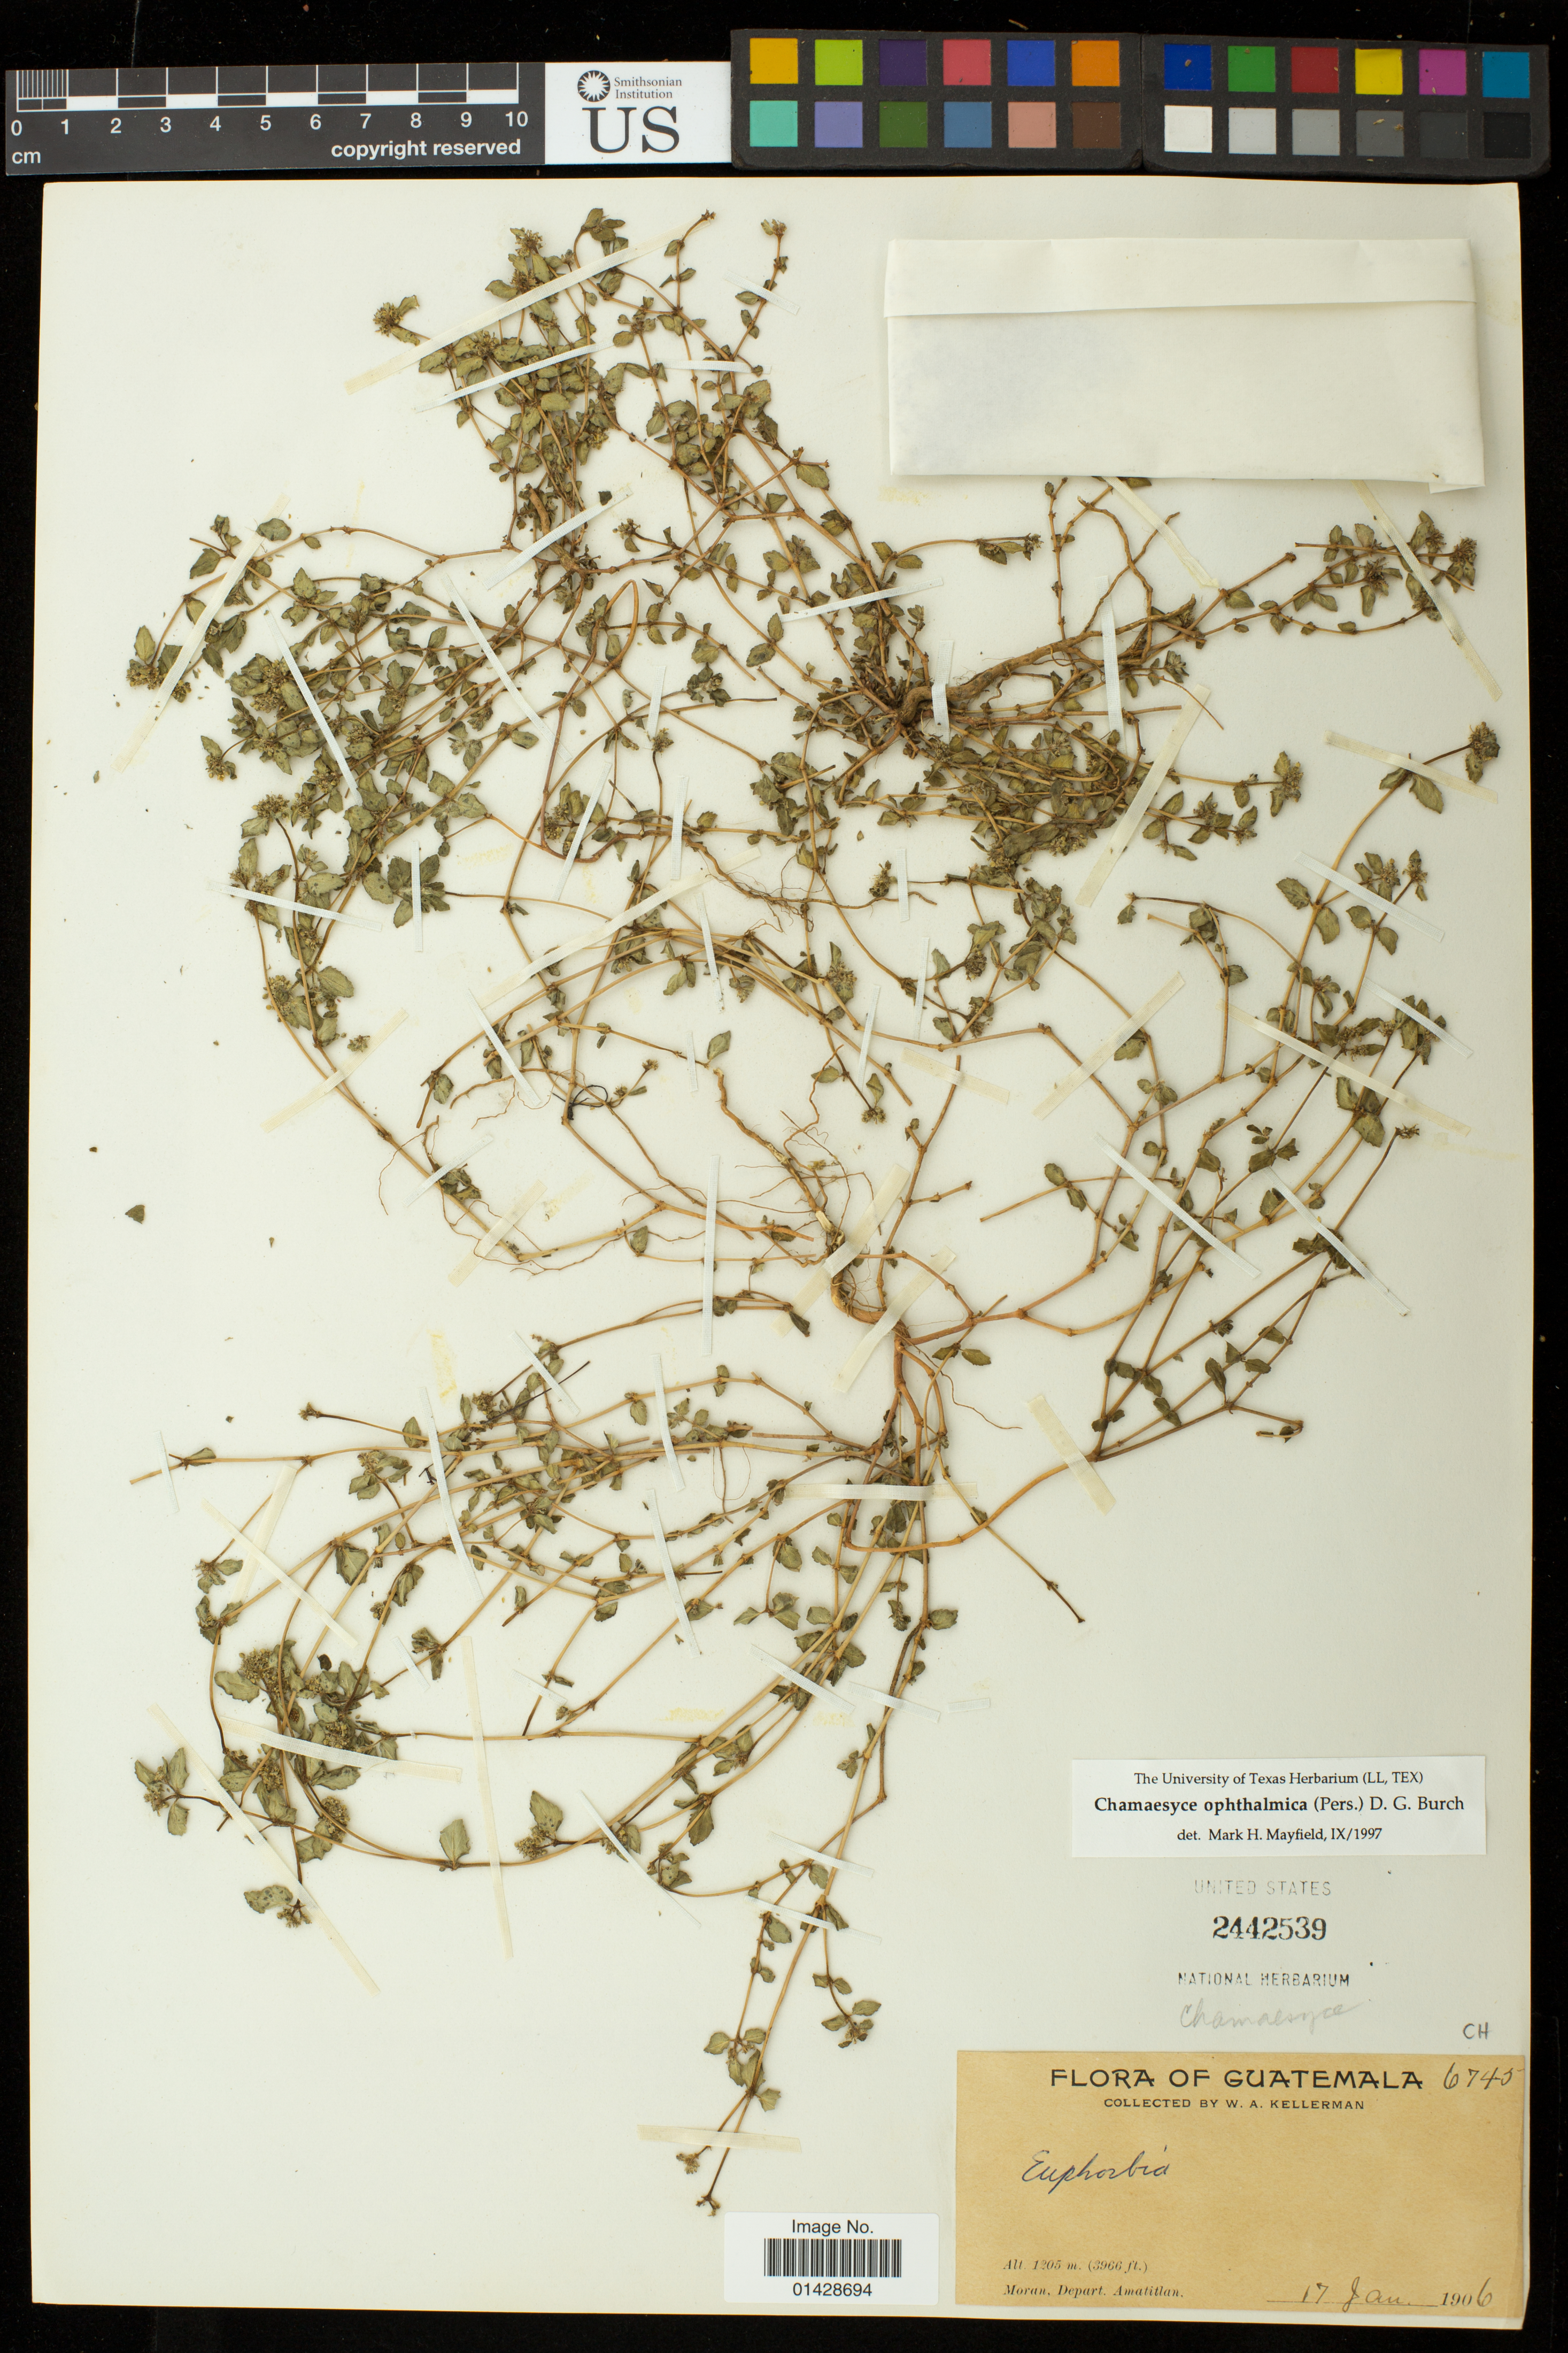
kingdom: Plantae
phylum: Tracheophyta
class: Magnoliopsida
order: Malpighiales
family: Euphorbiaceae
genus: Euphorbia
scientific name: Euphorbia ophthalmica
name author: Pers.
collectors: W. Kellerman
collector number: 6745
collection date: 1906-01-17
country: Guatemala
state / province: Guatemala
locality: Moran, Depart. Amatitlan.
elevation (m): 1205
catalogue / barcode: US 2442539